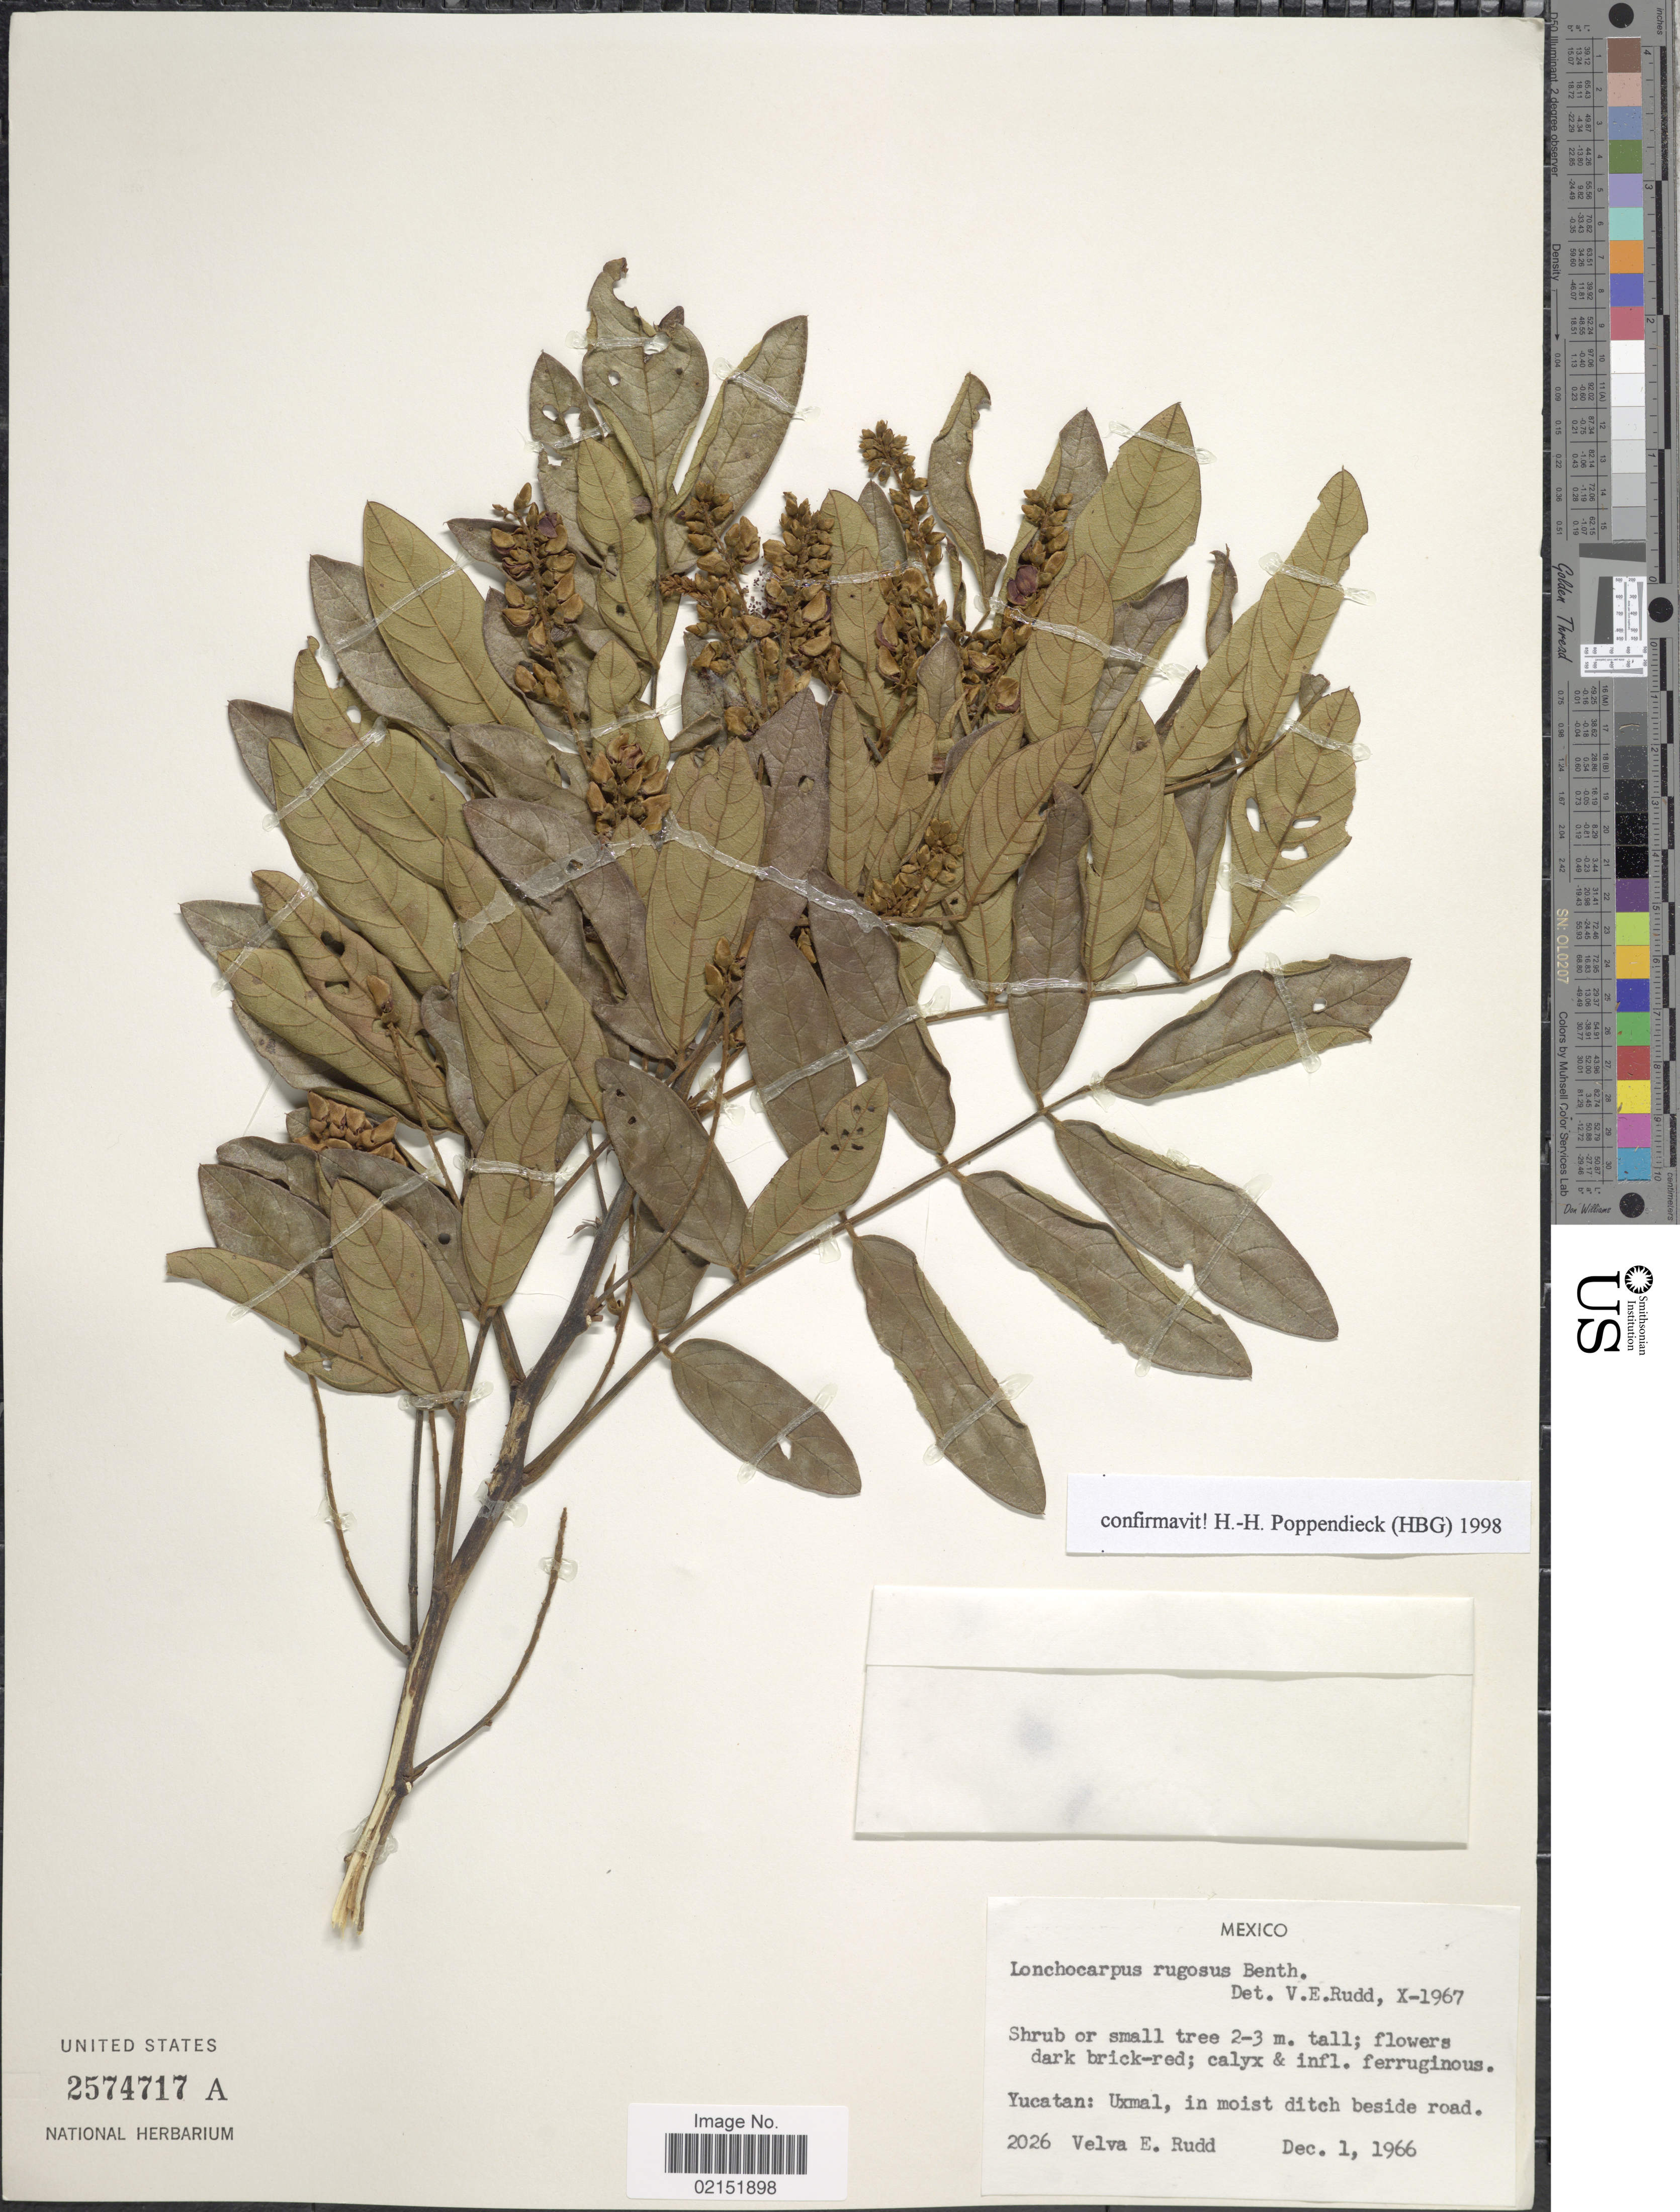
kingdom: Plantae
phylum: Tracheophyta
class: Magnoliopsida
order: Fabales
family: Fabaceae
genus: Lonchocarpus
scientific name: Lonchocarpus rugosus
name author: Benth.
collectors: V. E. Rudd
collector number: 2026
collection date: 1966-12-01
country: Mexico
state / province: Yucatán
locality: Uxmal, in moist ditch beside road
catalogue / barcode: US 2574717A